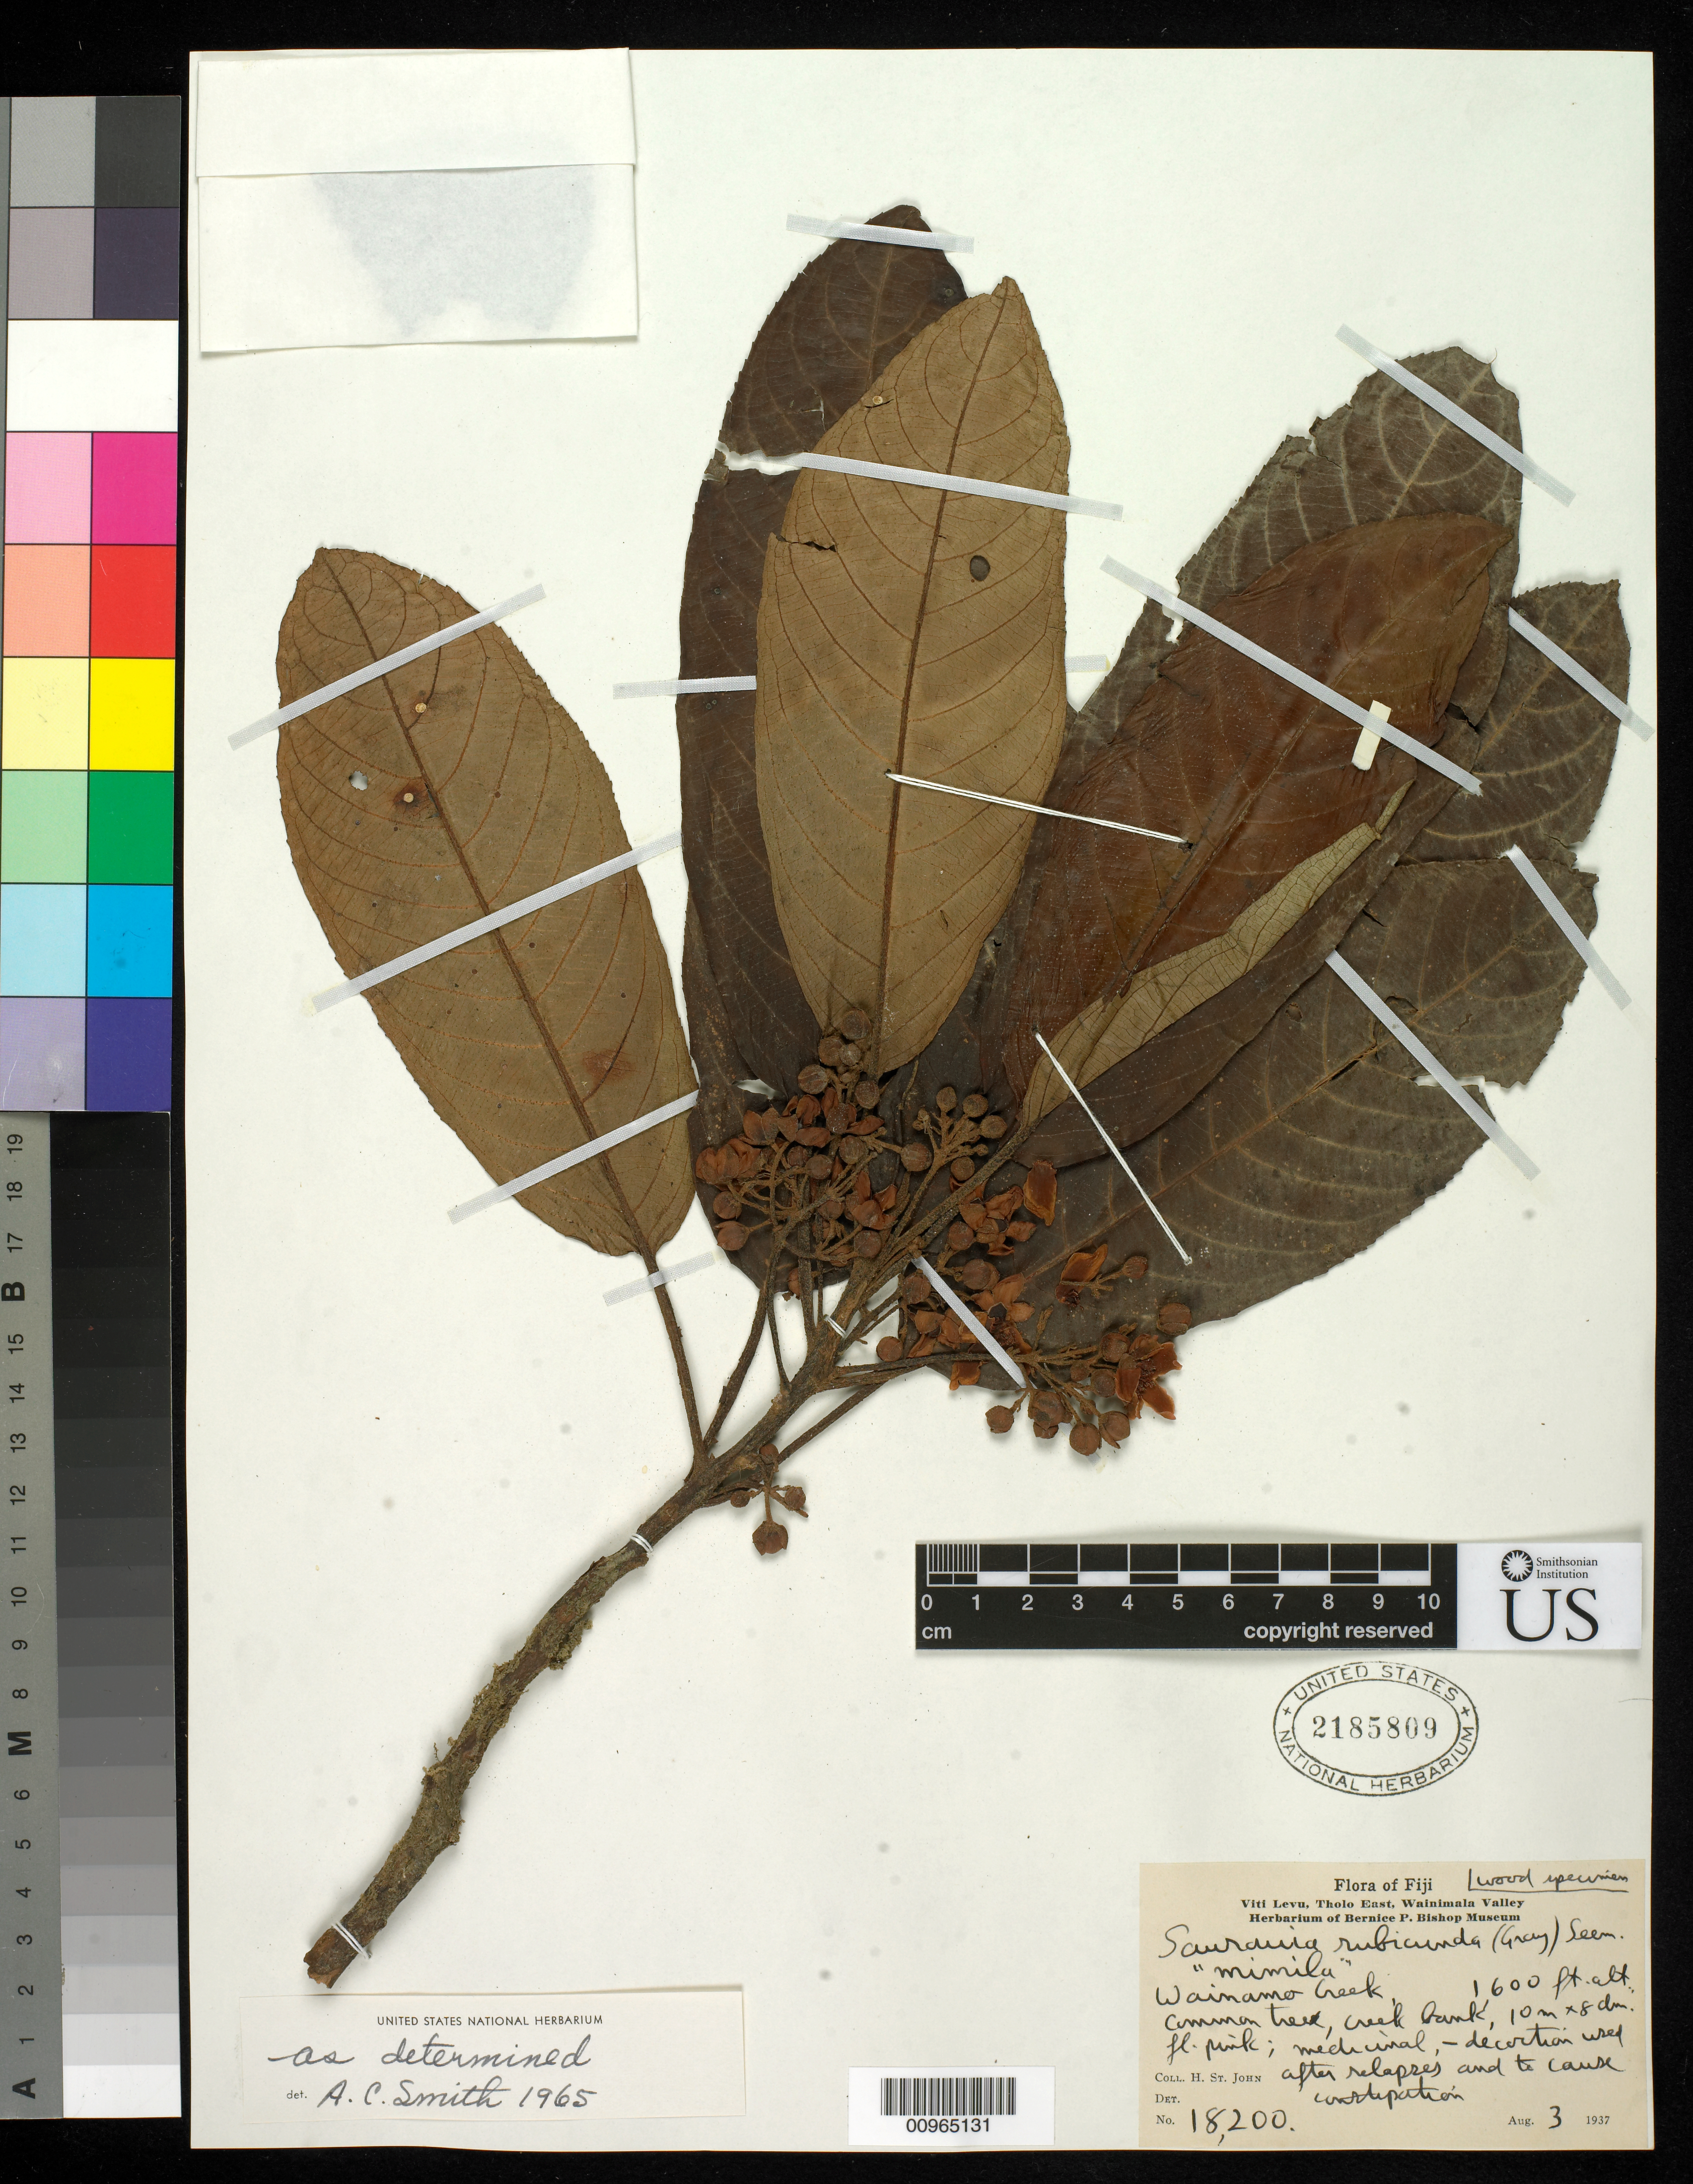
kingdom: Plantae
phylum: Tracheophyta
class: Magnoliopsida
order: Ericales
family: Actinidiaceae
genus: Saurauia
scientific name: Saurauia rubicunda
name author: Seem.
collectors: H. St. John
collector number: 18200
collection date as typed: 03 Aug 1937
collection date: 1937-08-03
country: Fiji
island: Viti Levu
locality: Wainamo Creek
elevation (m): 488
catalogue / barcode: US 2185809